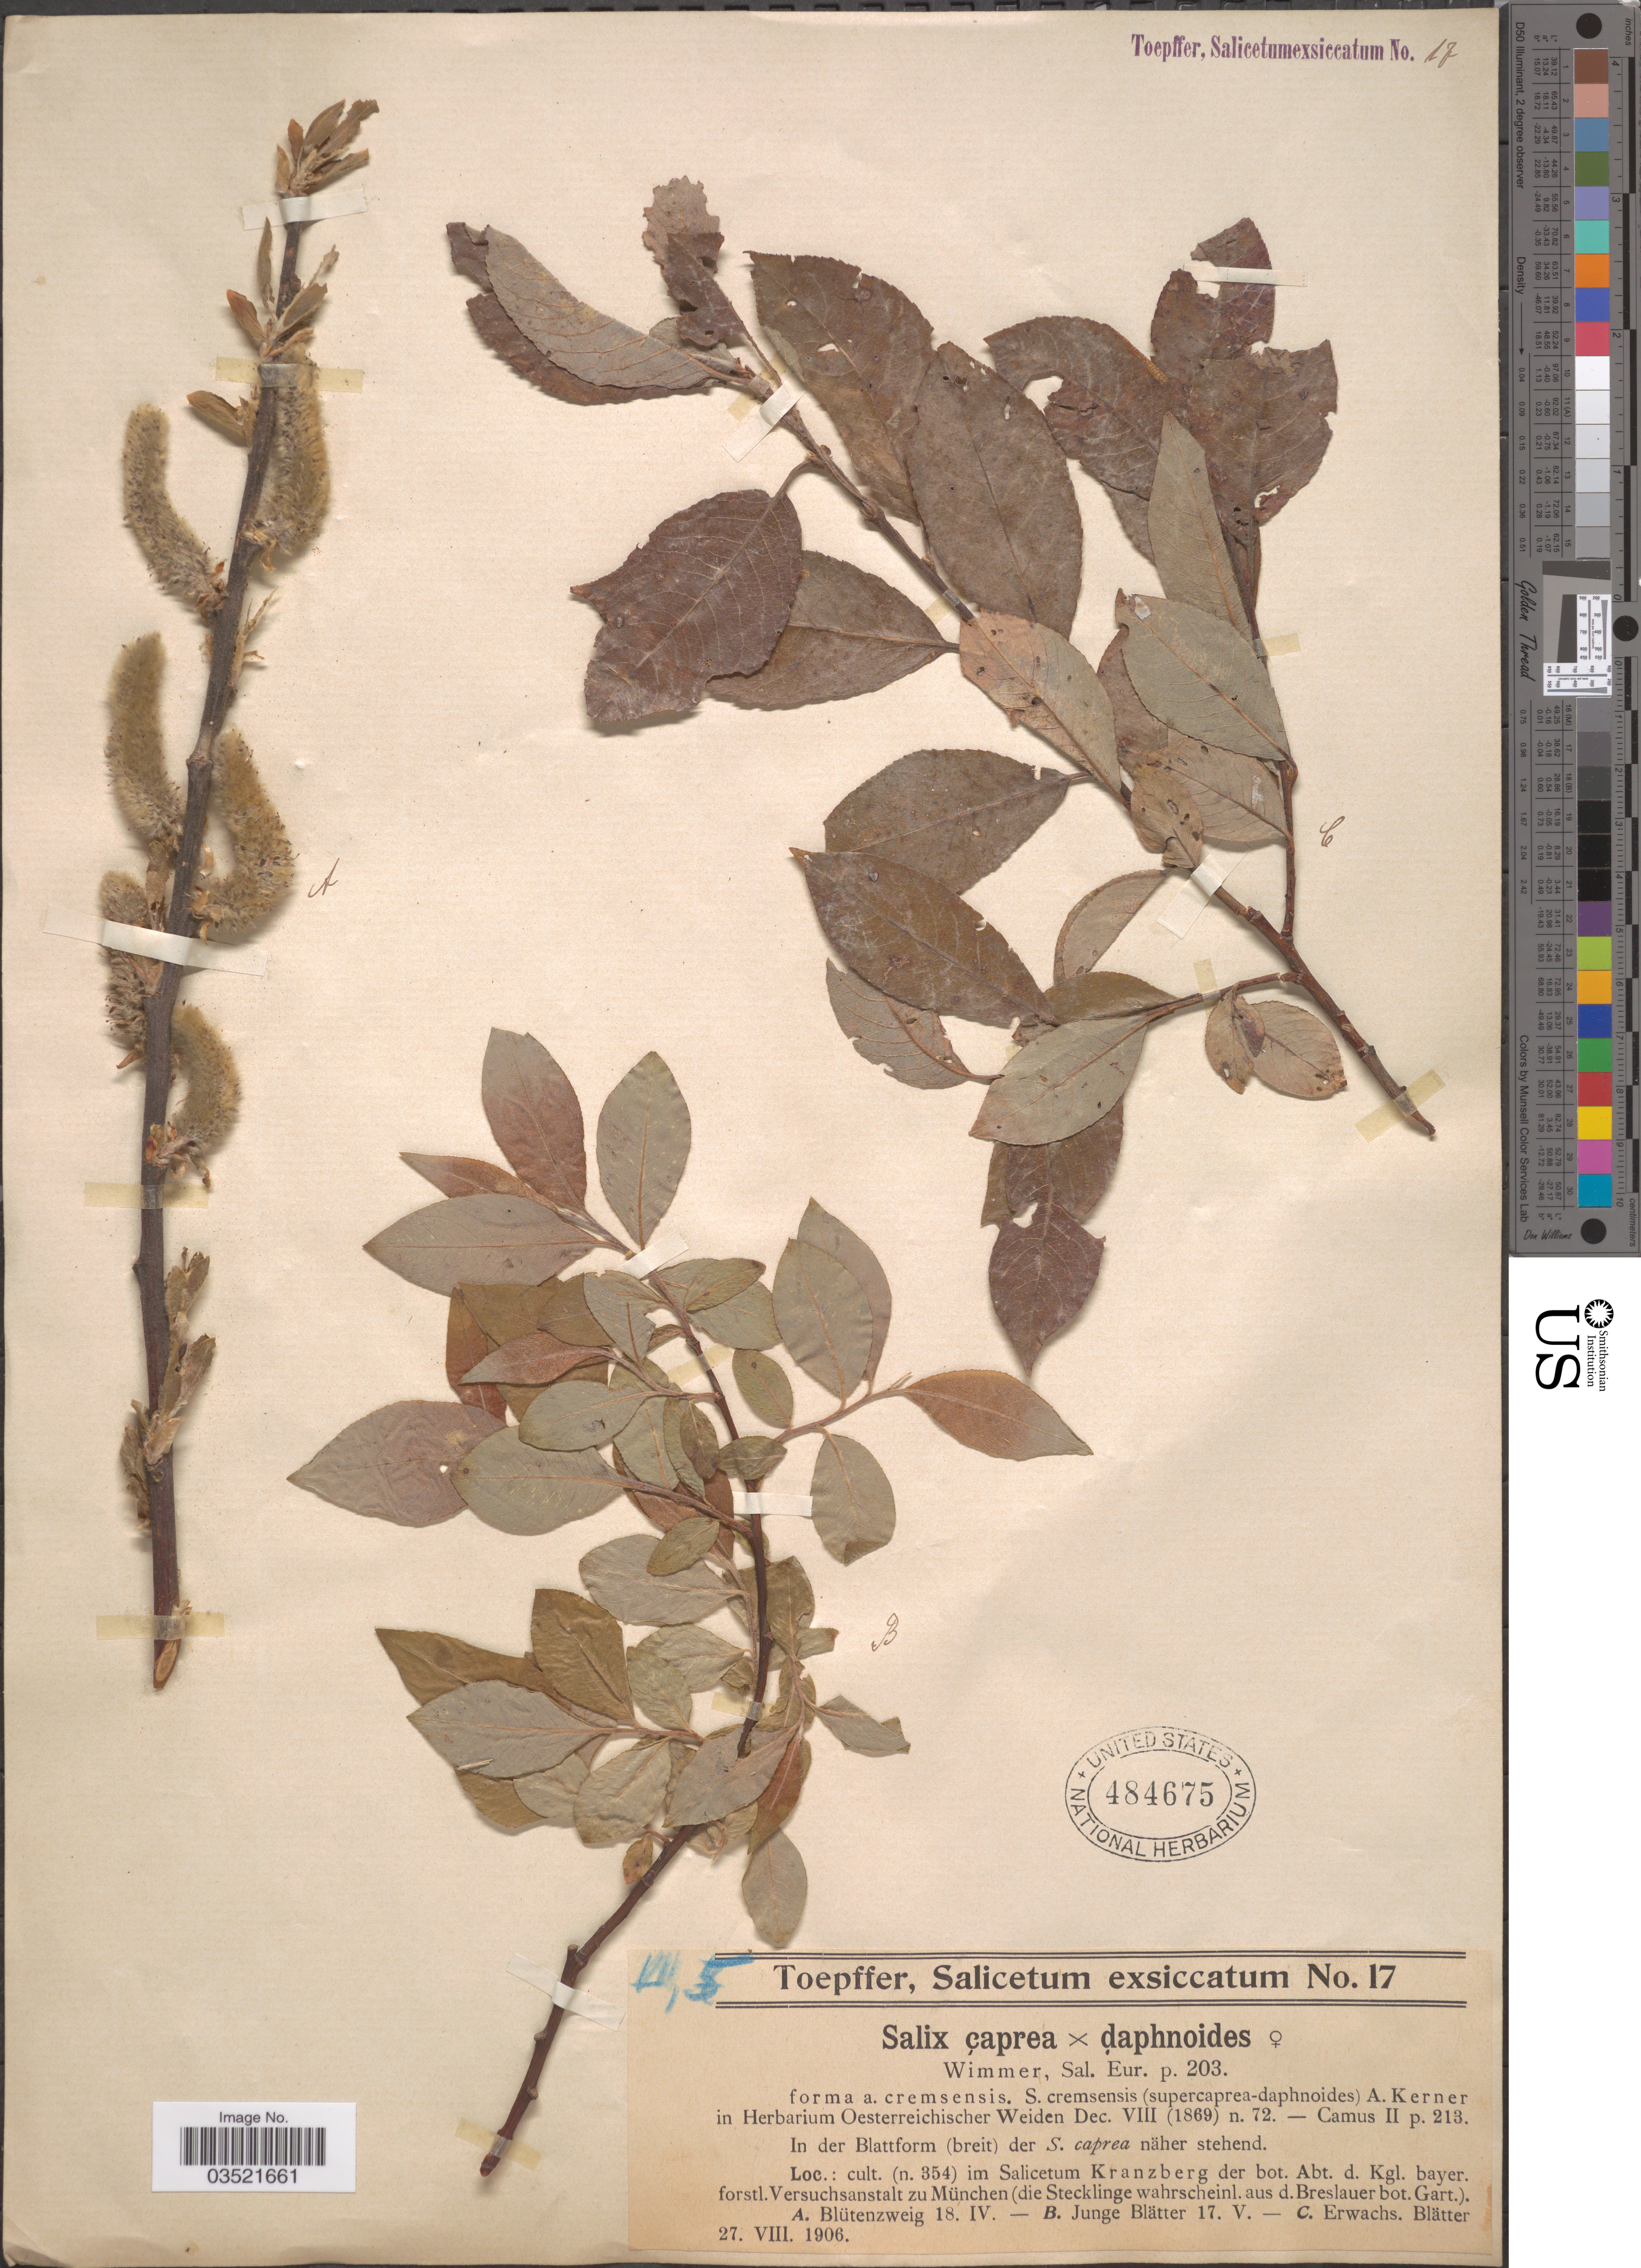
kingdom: Plantae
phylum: Tracheophyta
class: Magnoliopsida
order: Malpighiales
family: Salicaceae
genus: Salix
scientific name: Salix caprea x S. daphnoides Vill.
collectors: A. Toepffer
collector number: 17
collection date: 1906-04-18/1906-08-27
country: Germany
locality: Cult. (n. 354) im Salicetum Kranzberg der bot. Abt. d. Kgl. bayer. forstl. Versuchsanstalt zu München (die Stecklinge wahrscheinl. aus d. Breslauer bot. Gart.).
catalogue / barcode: US 484675